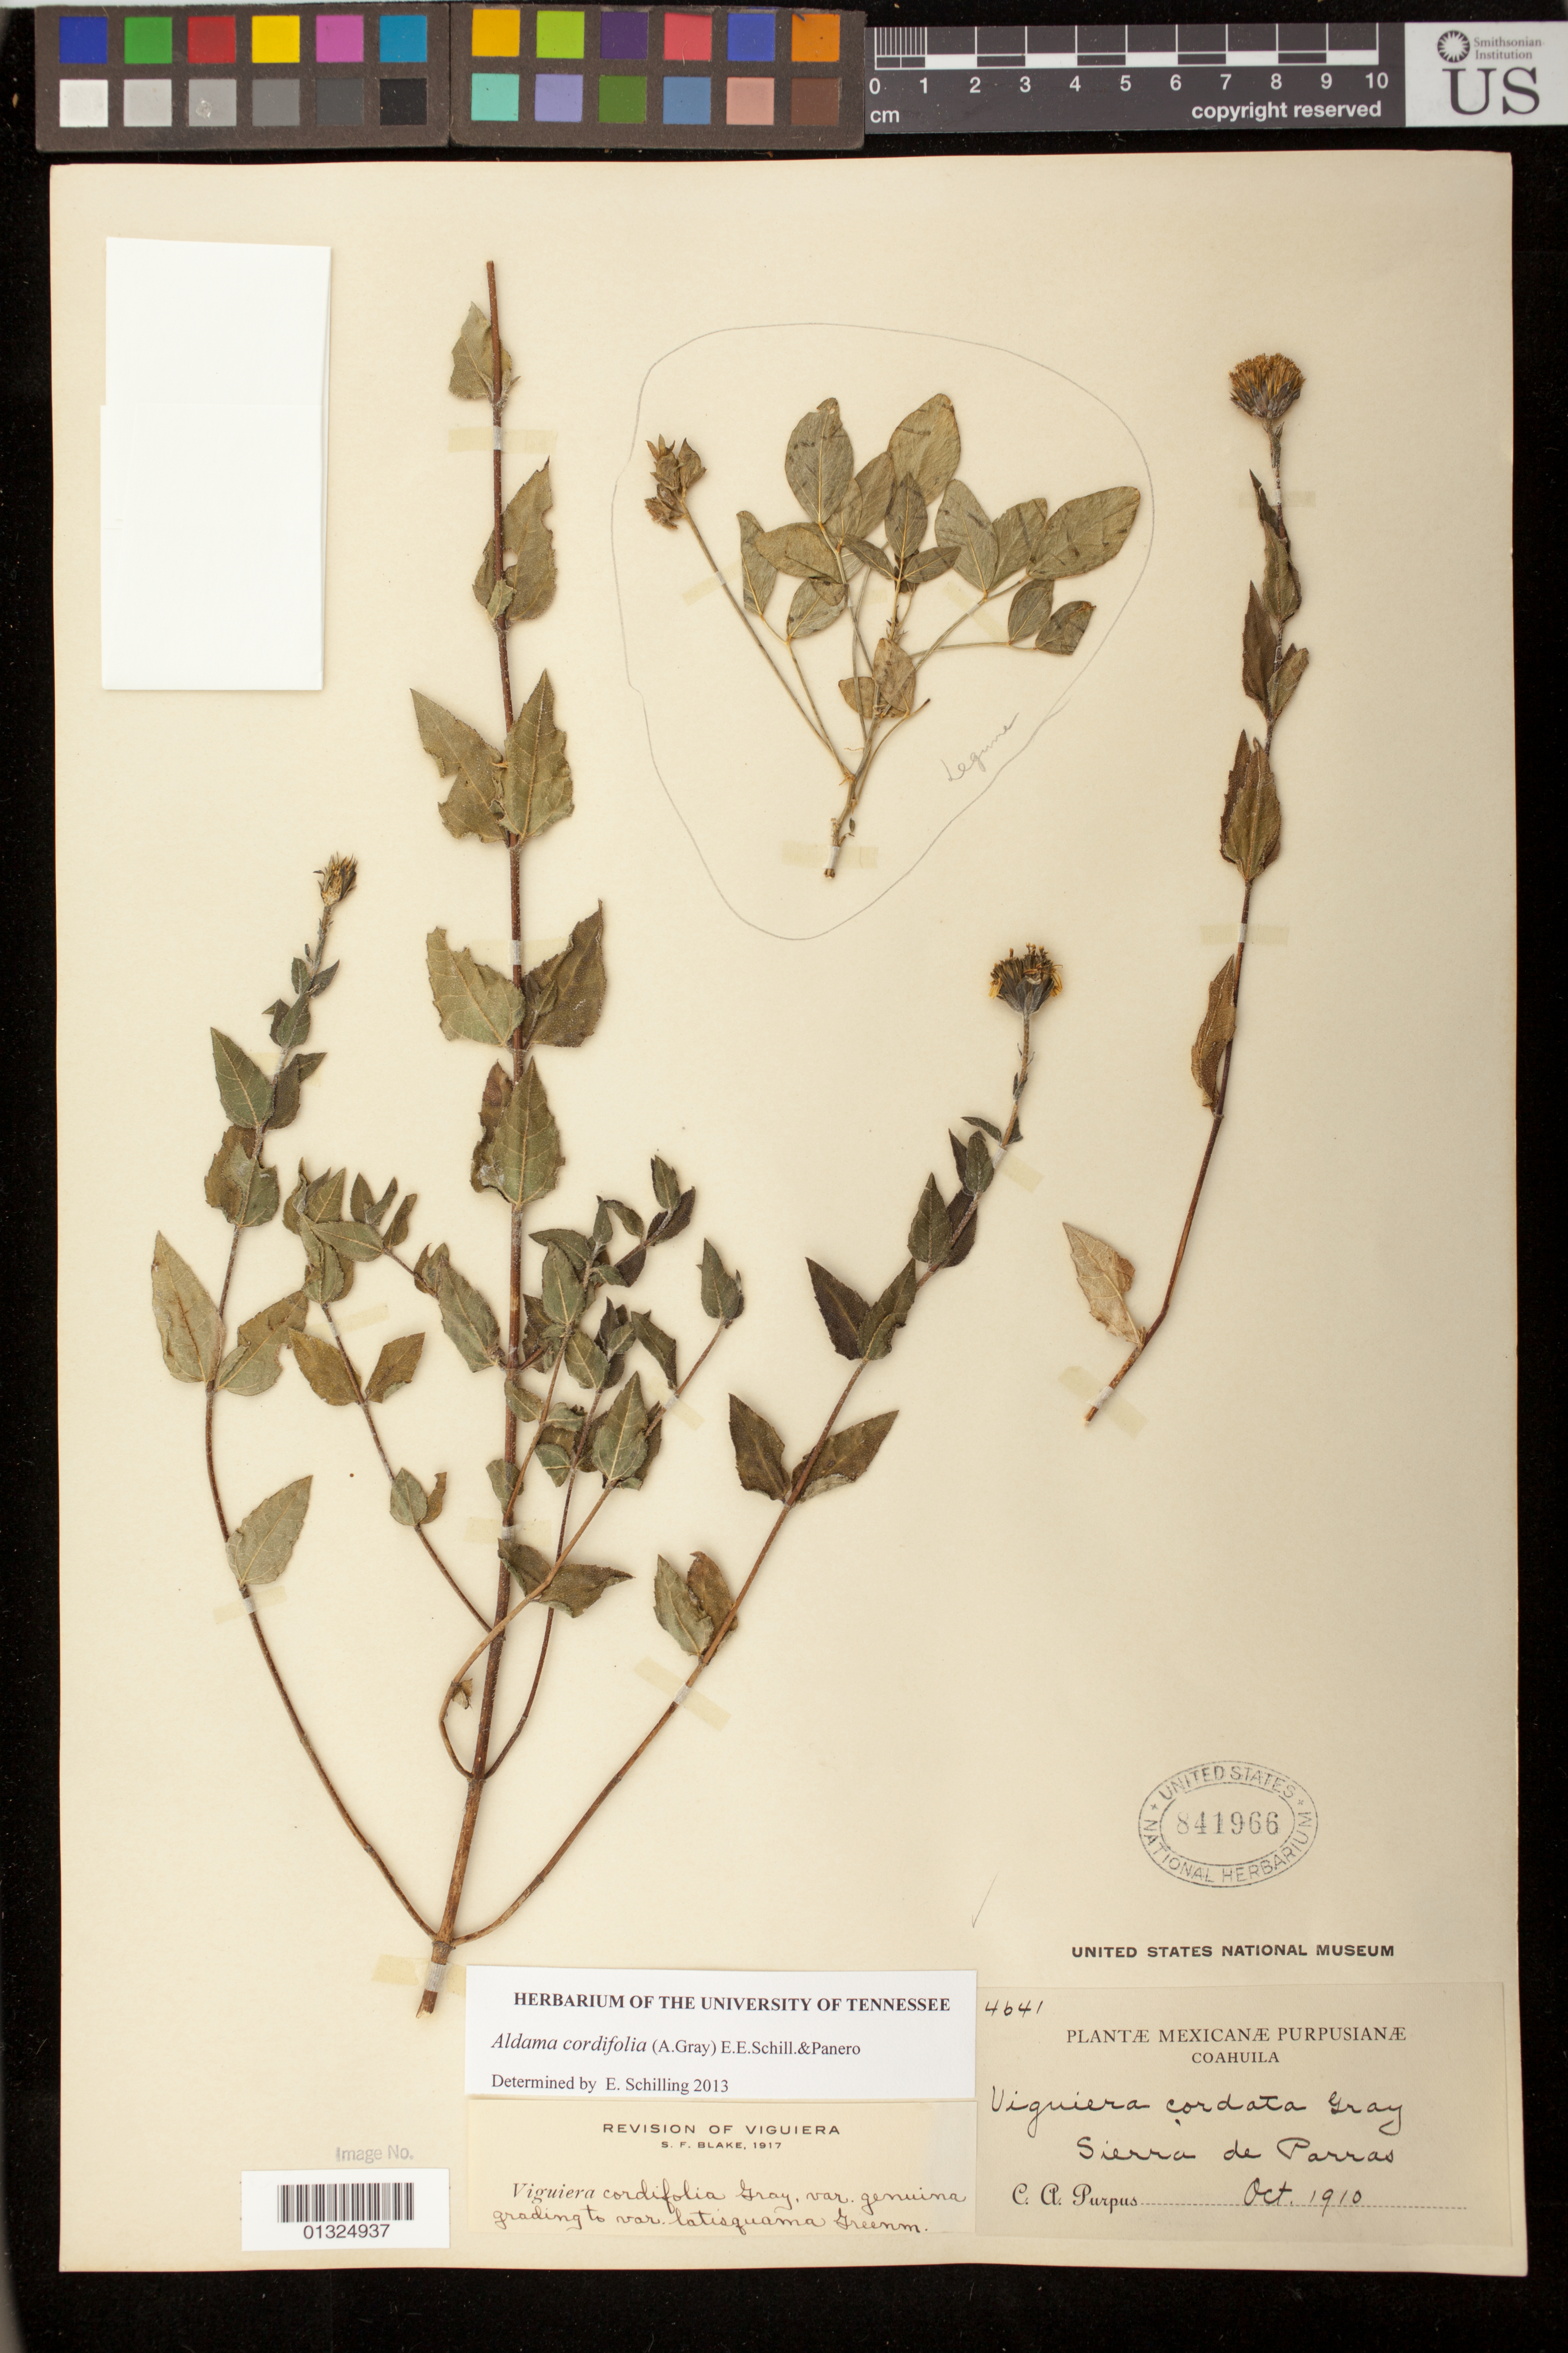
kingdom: Plantae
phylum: Tracheophyta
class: Magnoliopsida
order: Asterales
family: Asteraceae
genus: Aldama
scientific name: Aldama cordifolia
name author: (A. Gray) E.E. Schill. & Panero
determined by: Schilling, E. E.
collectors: C. A. Purpus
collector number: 4641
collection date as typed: Oct 1910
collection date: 1910-10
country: Mexico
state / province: Coahuila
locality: Sierra de Parras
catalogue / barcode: US 841966